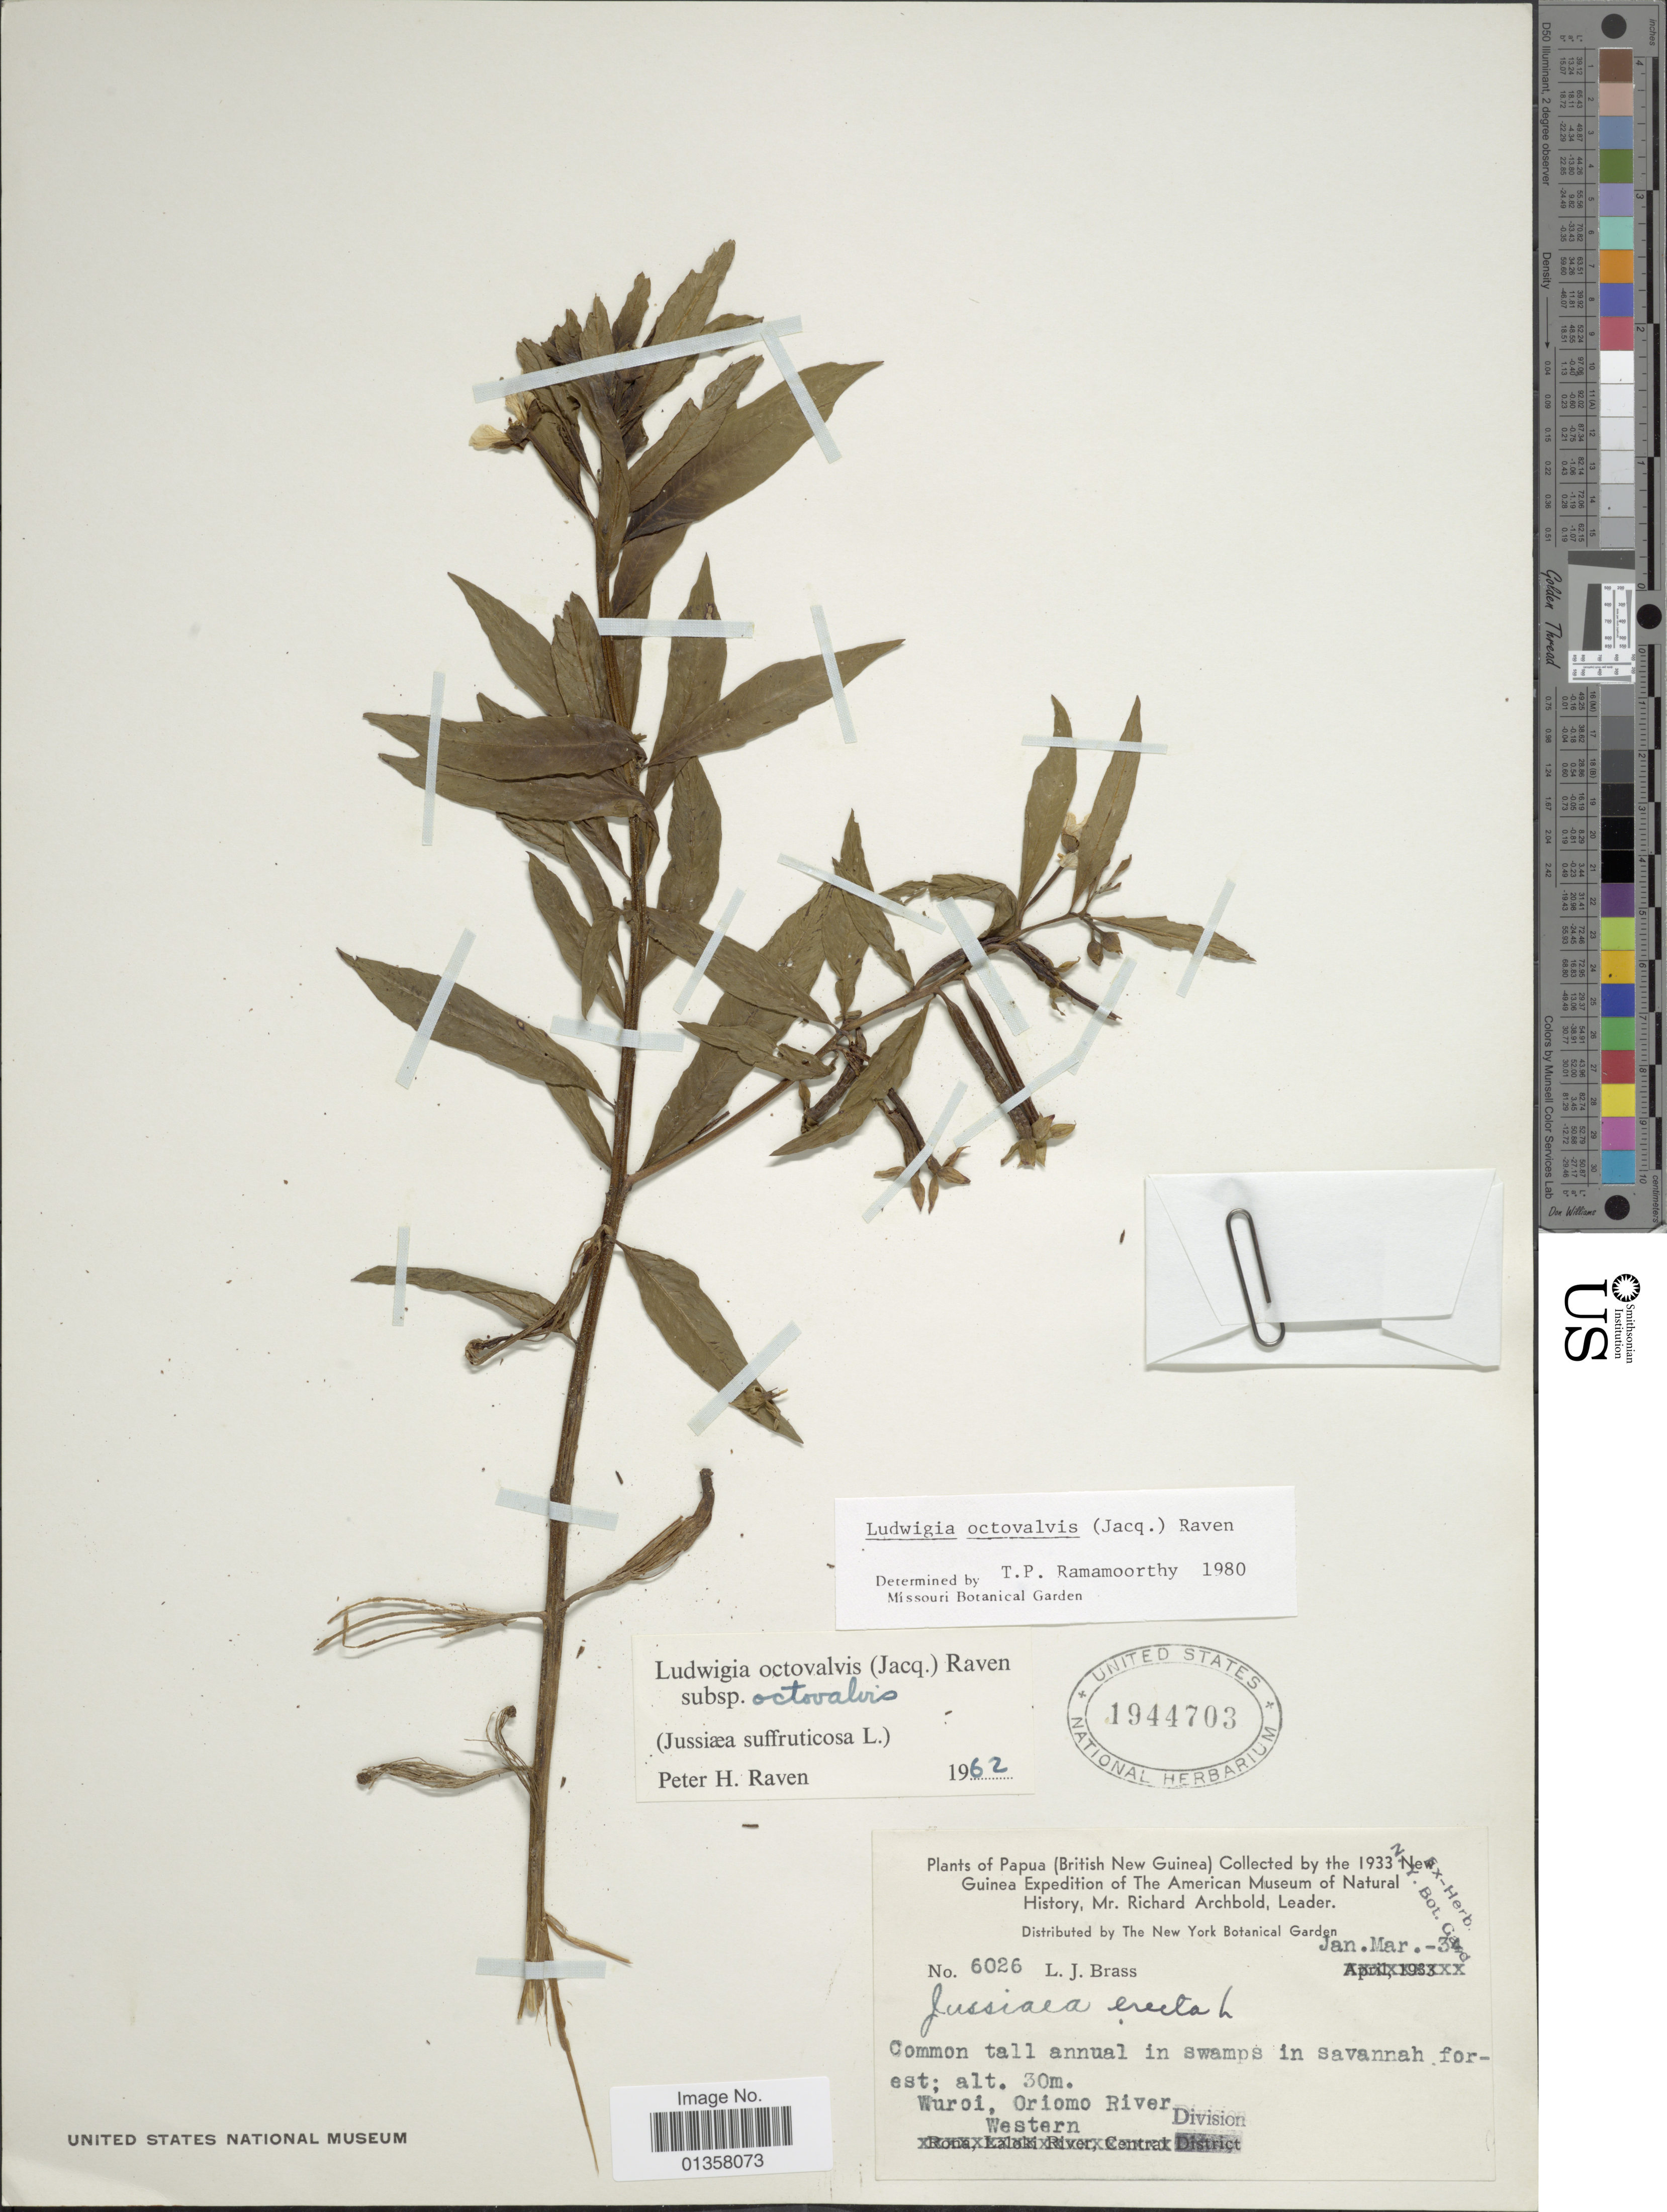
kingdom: Plantae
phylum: Tracheophyta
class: Magnoliopsida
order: Myrtales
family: Onagraceae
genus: Ludwigia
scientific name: Ludwigia octovalvis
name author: (Jacq.) P.H. Raven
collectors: L. J. Brass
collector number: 6026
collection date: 1934-01/1934-03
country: Papua New Guinea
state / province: Western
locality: (British New Guinea), Wuroi, Oriomo River, Western Division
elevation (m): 30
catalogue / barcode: US 1944703